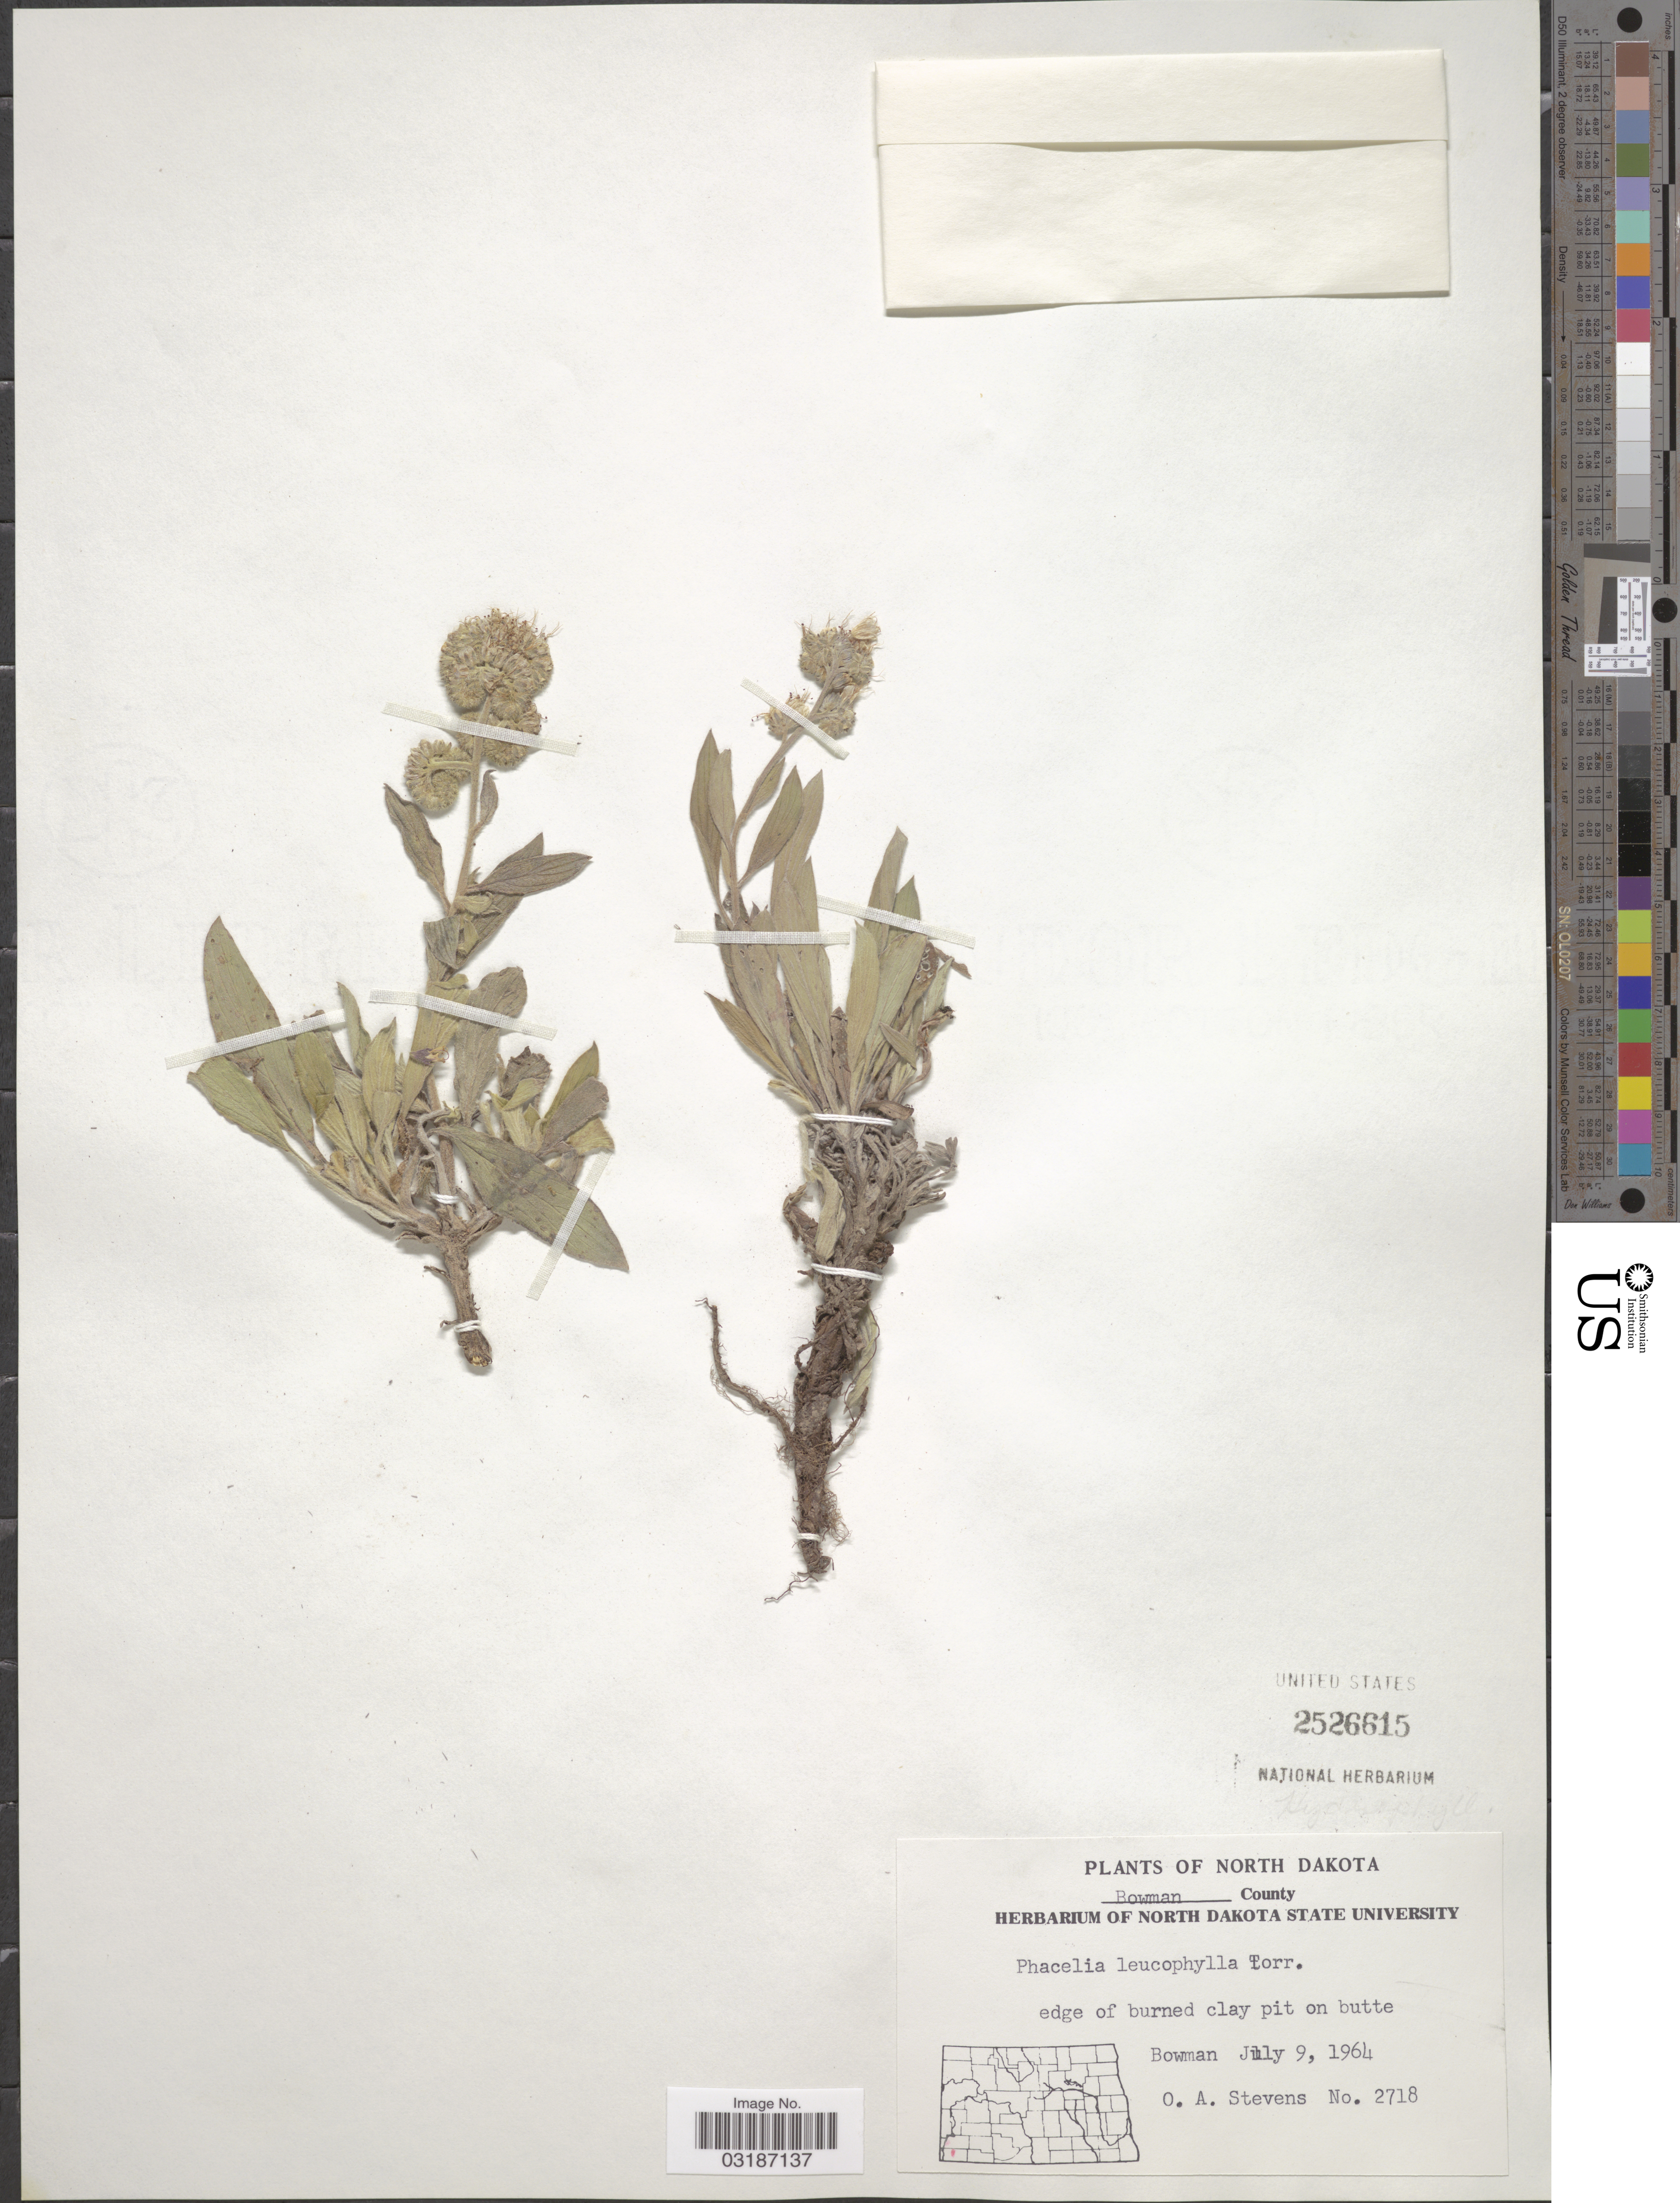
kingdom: Plantae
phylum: Tracheophyta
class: Magnoliopsida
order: Boraginales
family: Hydrophyllaceae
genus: Phacelia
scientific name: Phacelia leucophylla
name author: Torr.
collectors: O. A. Stevens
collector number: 2718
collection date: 1964-07-09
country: United States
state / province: North Dakota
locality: Bowman County, Bowman.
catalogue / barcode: US 2526615